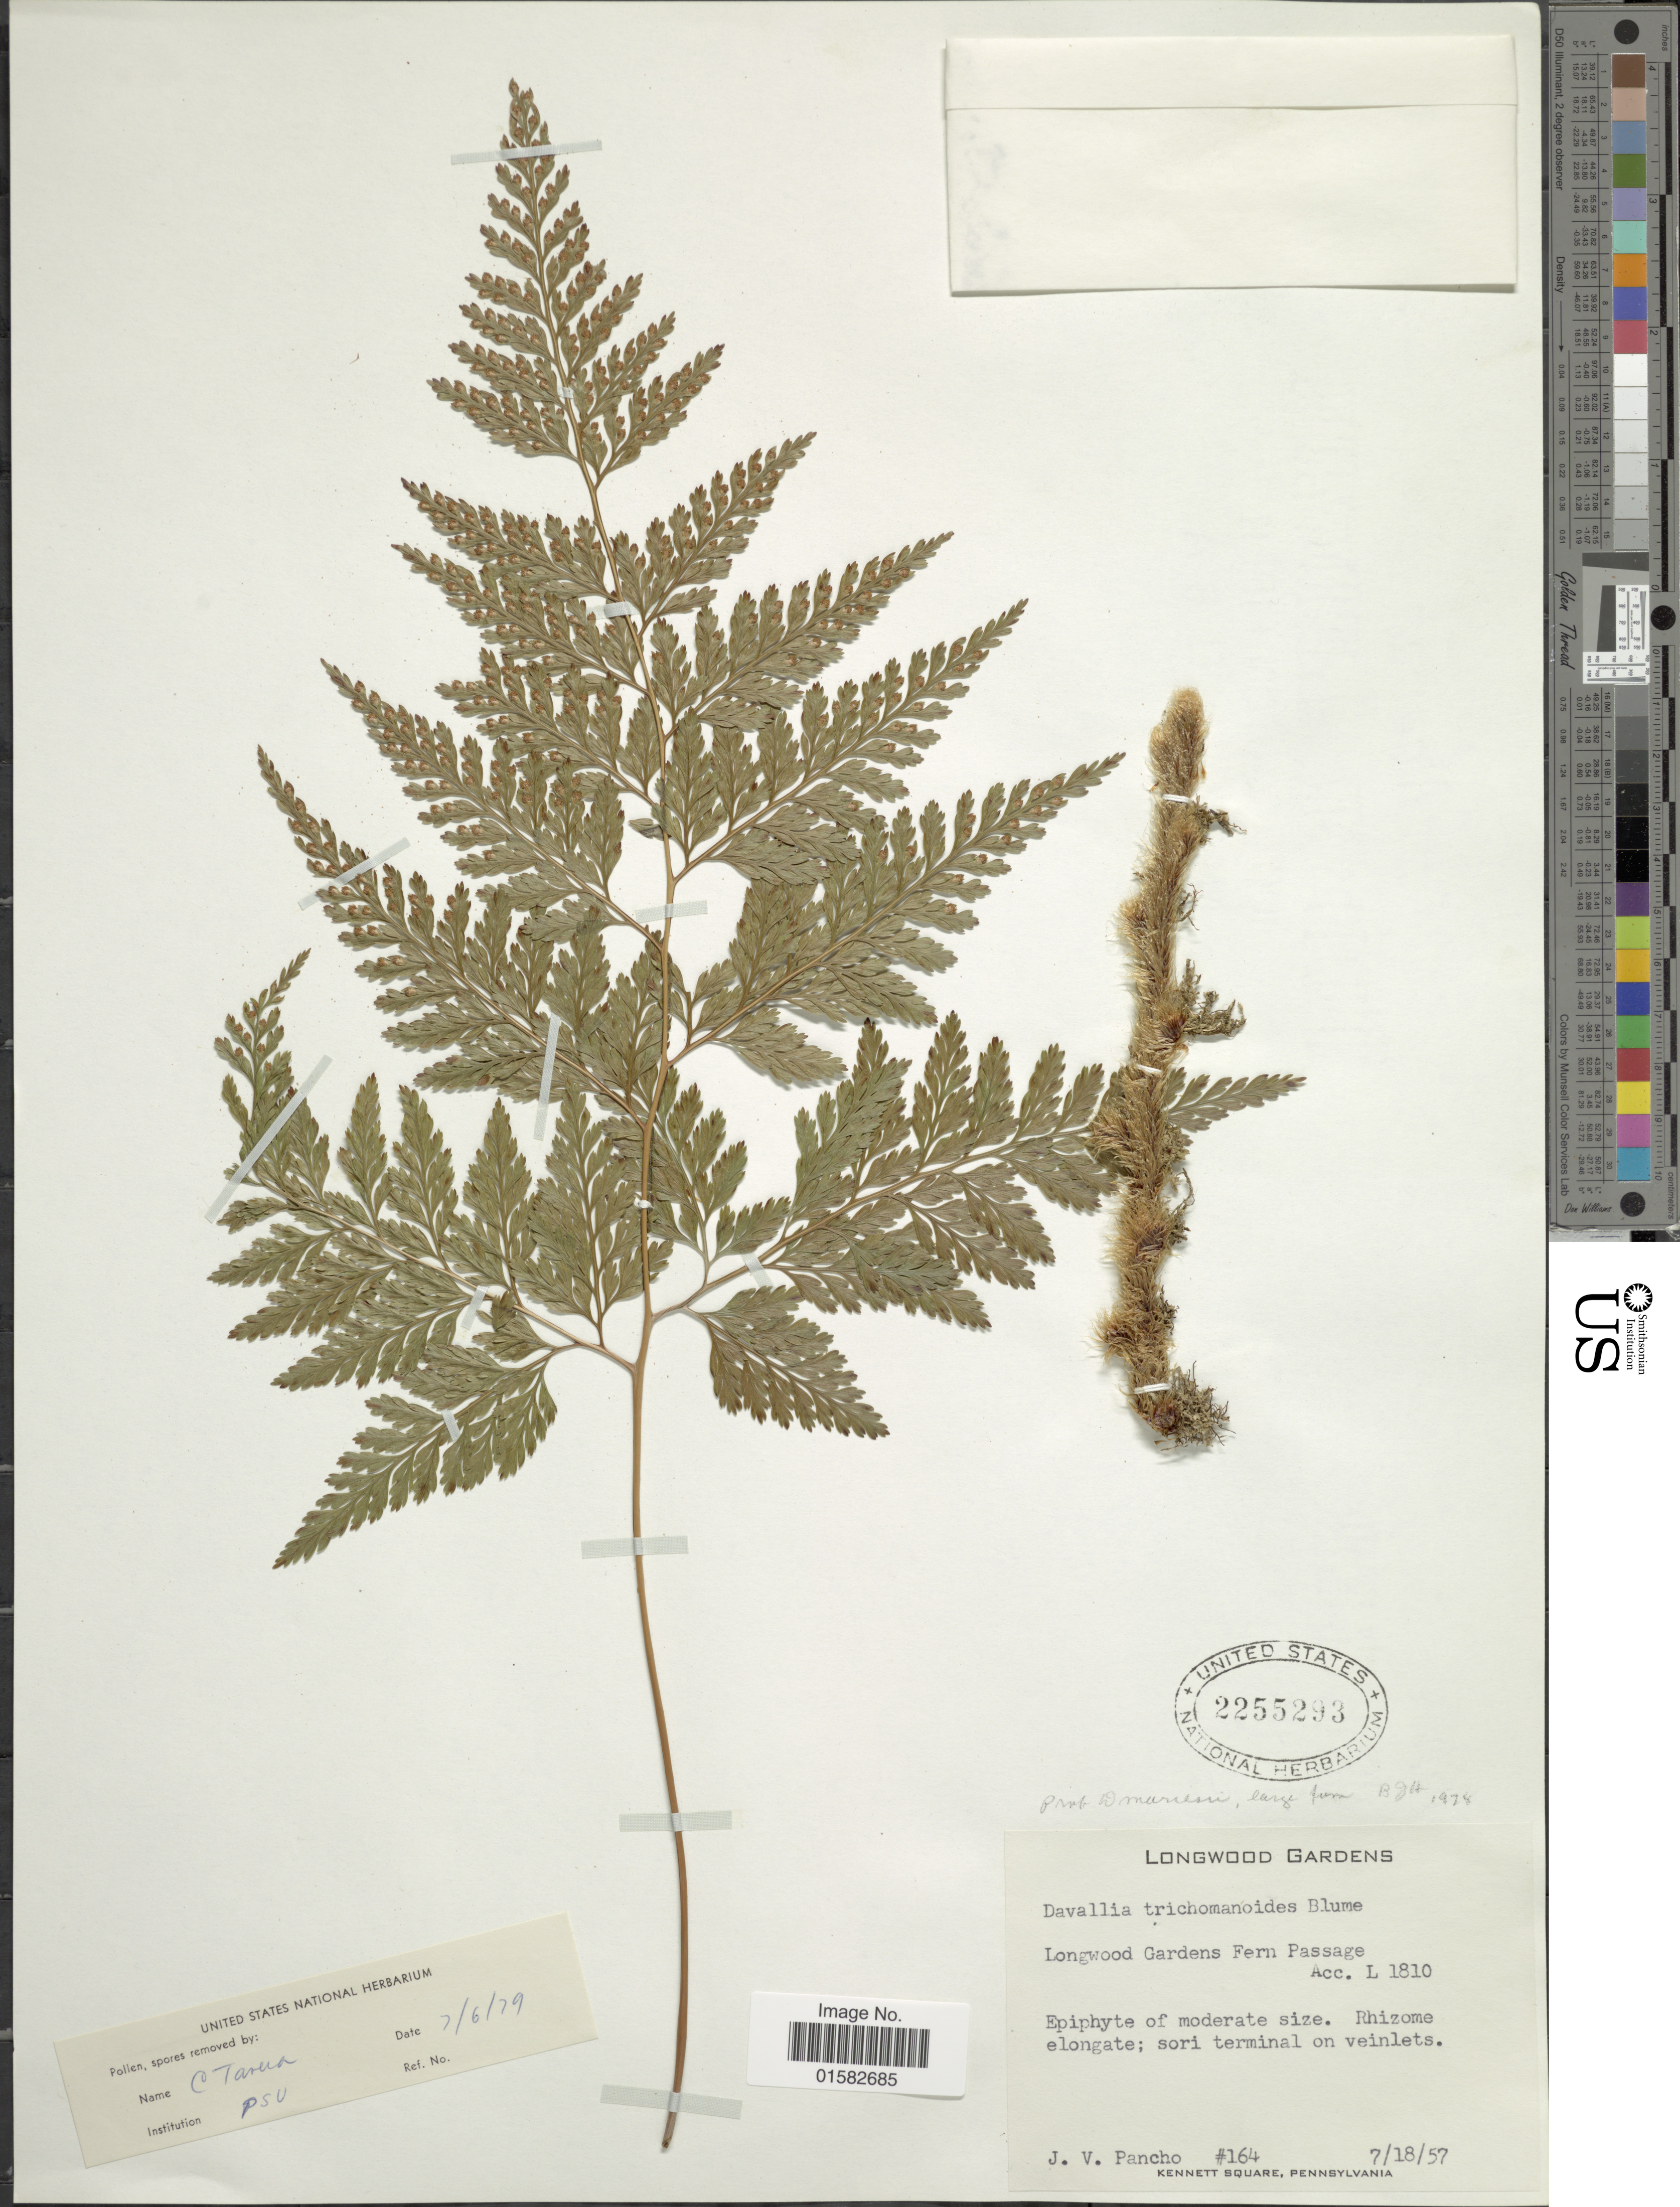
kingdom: Plantae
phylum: Tracheophyta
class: Polypodiopsida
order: Polypodiales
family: Davalliaceae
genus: Davallia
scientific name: Davallia trichomanoides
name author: Blume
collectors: J. Pancho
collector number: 164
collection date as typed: Transcribed d/m/y: 18/7/57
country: United States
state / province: Pennsylvania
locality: Longwood Gardens fern Passage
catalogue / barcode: US 2255293